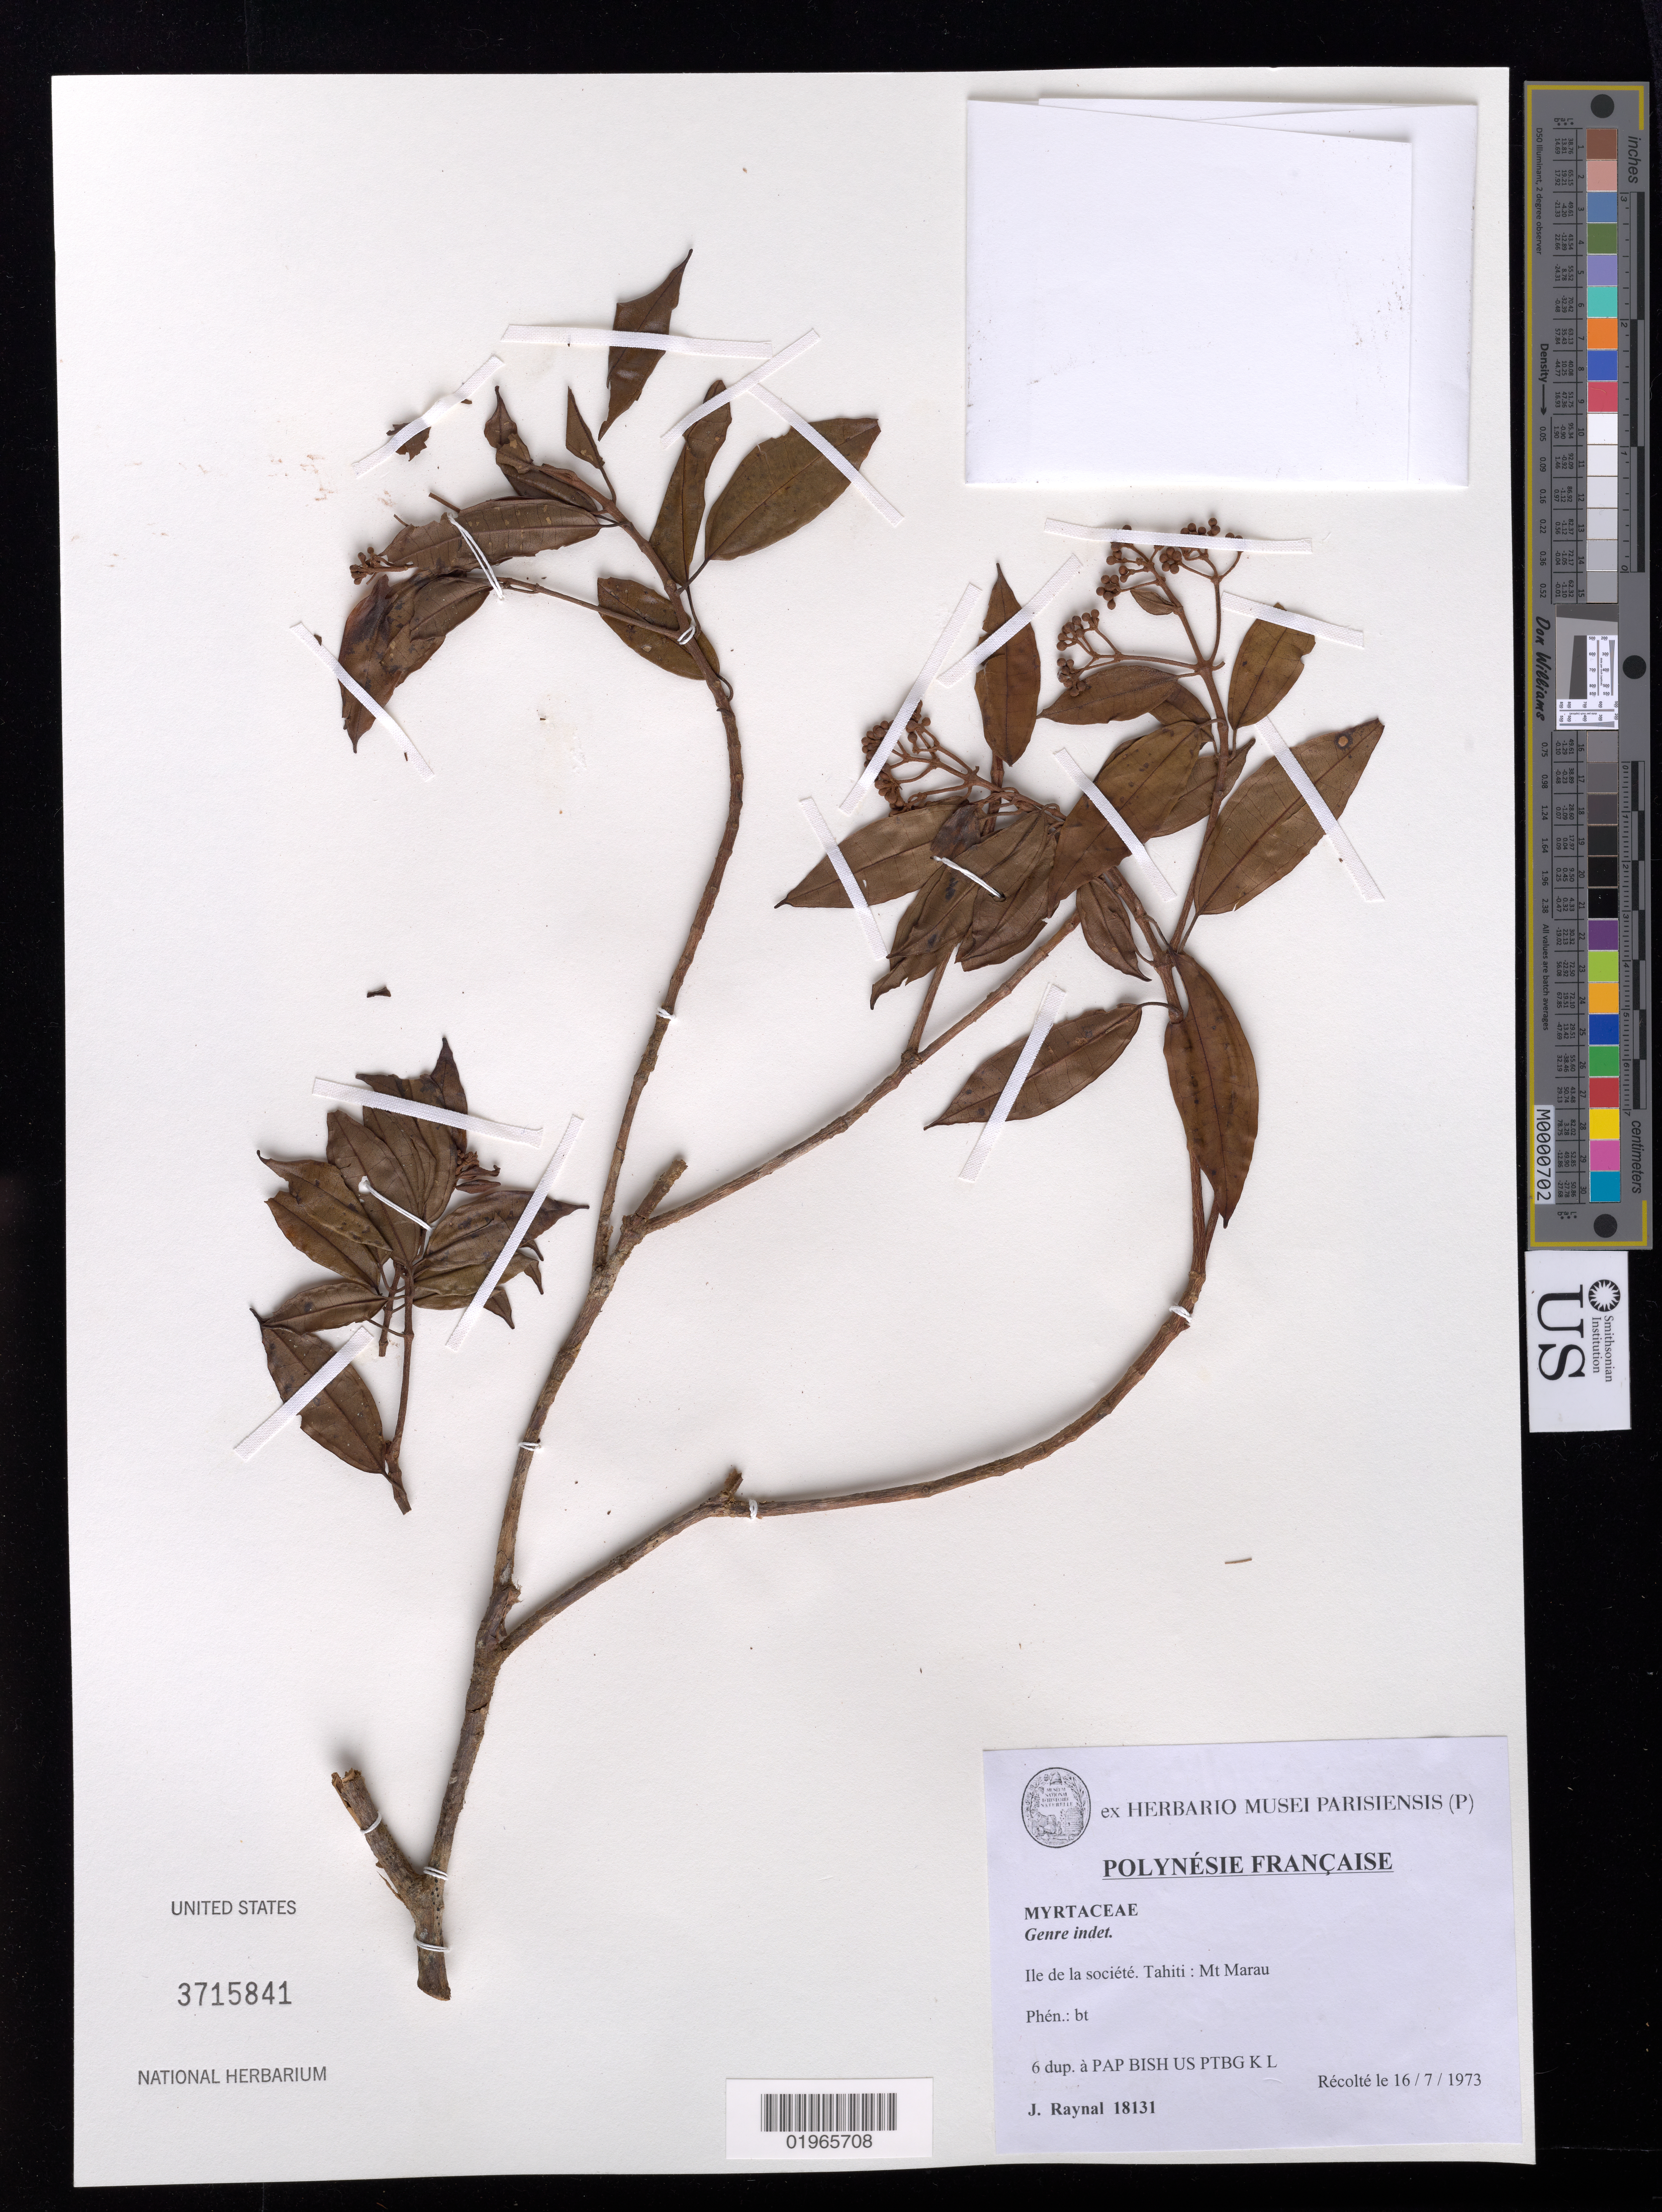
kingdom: Plantae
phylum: Tracheophyta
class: Magnoliopsida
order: Myrtales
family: Melastomataceae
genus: Astronidium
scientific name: Astronidium sp.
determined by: Flynn, T. W.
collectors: J. Raynal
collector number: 18131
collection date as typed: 16 Jul 1973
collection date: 1973-07-16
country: French Polynesia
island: Tahiti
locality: Mt. Marau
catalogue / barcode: US 3715841